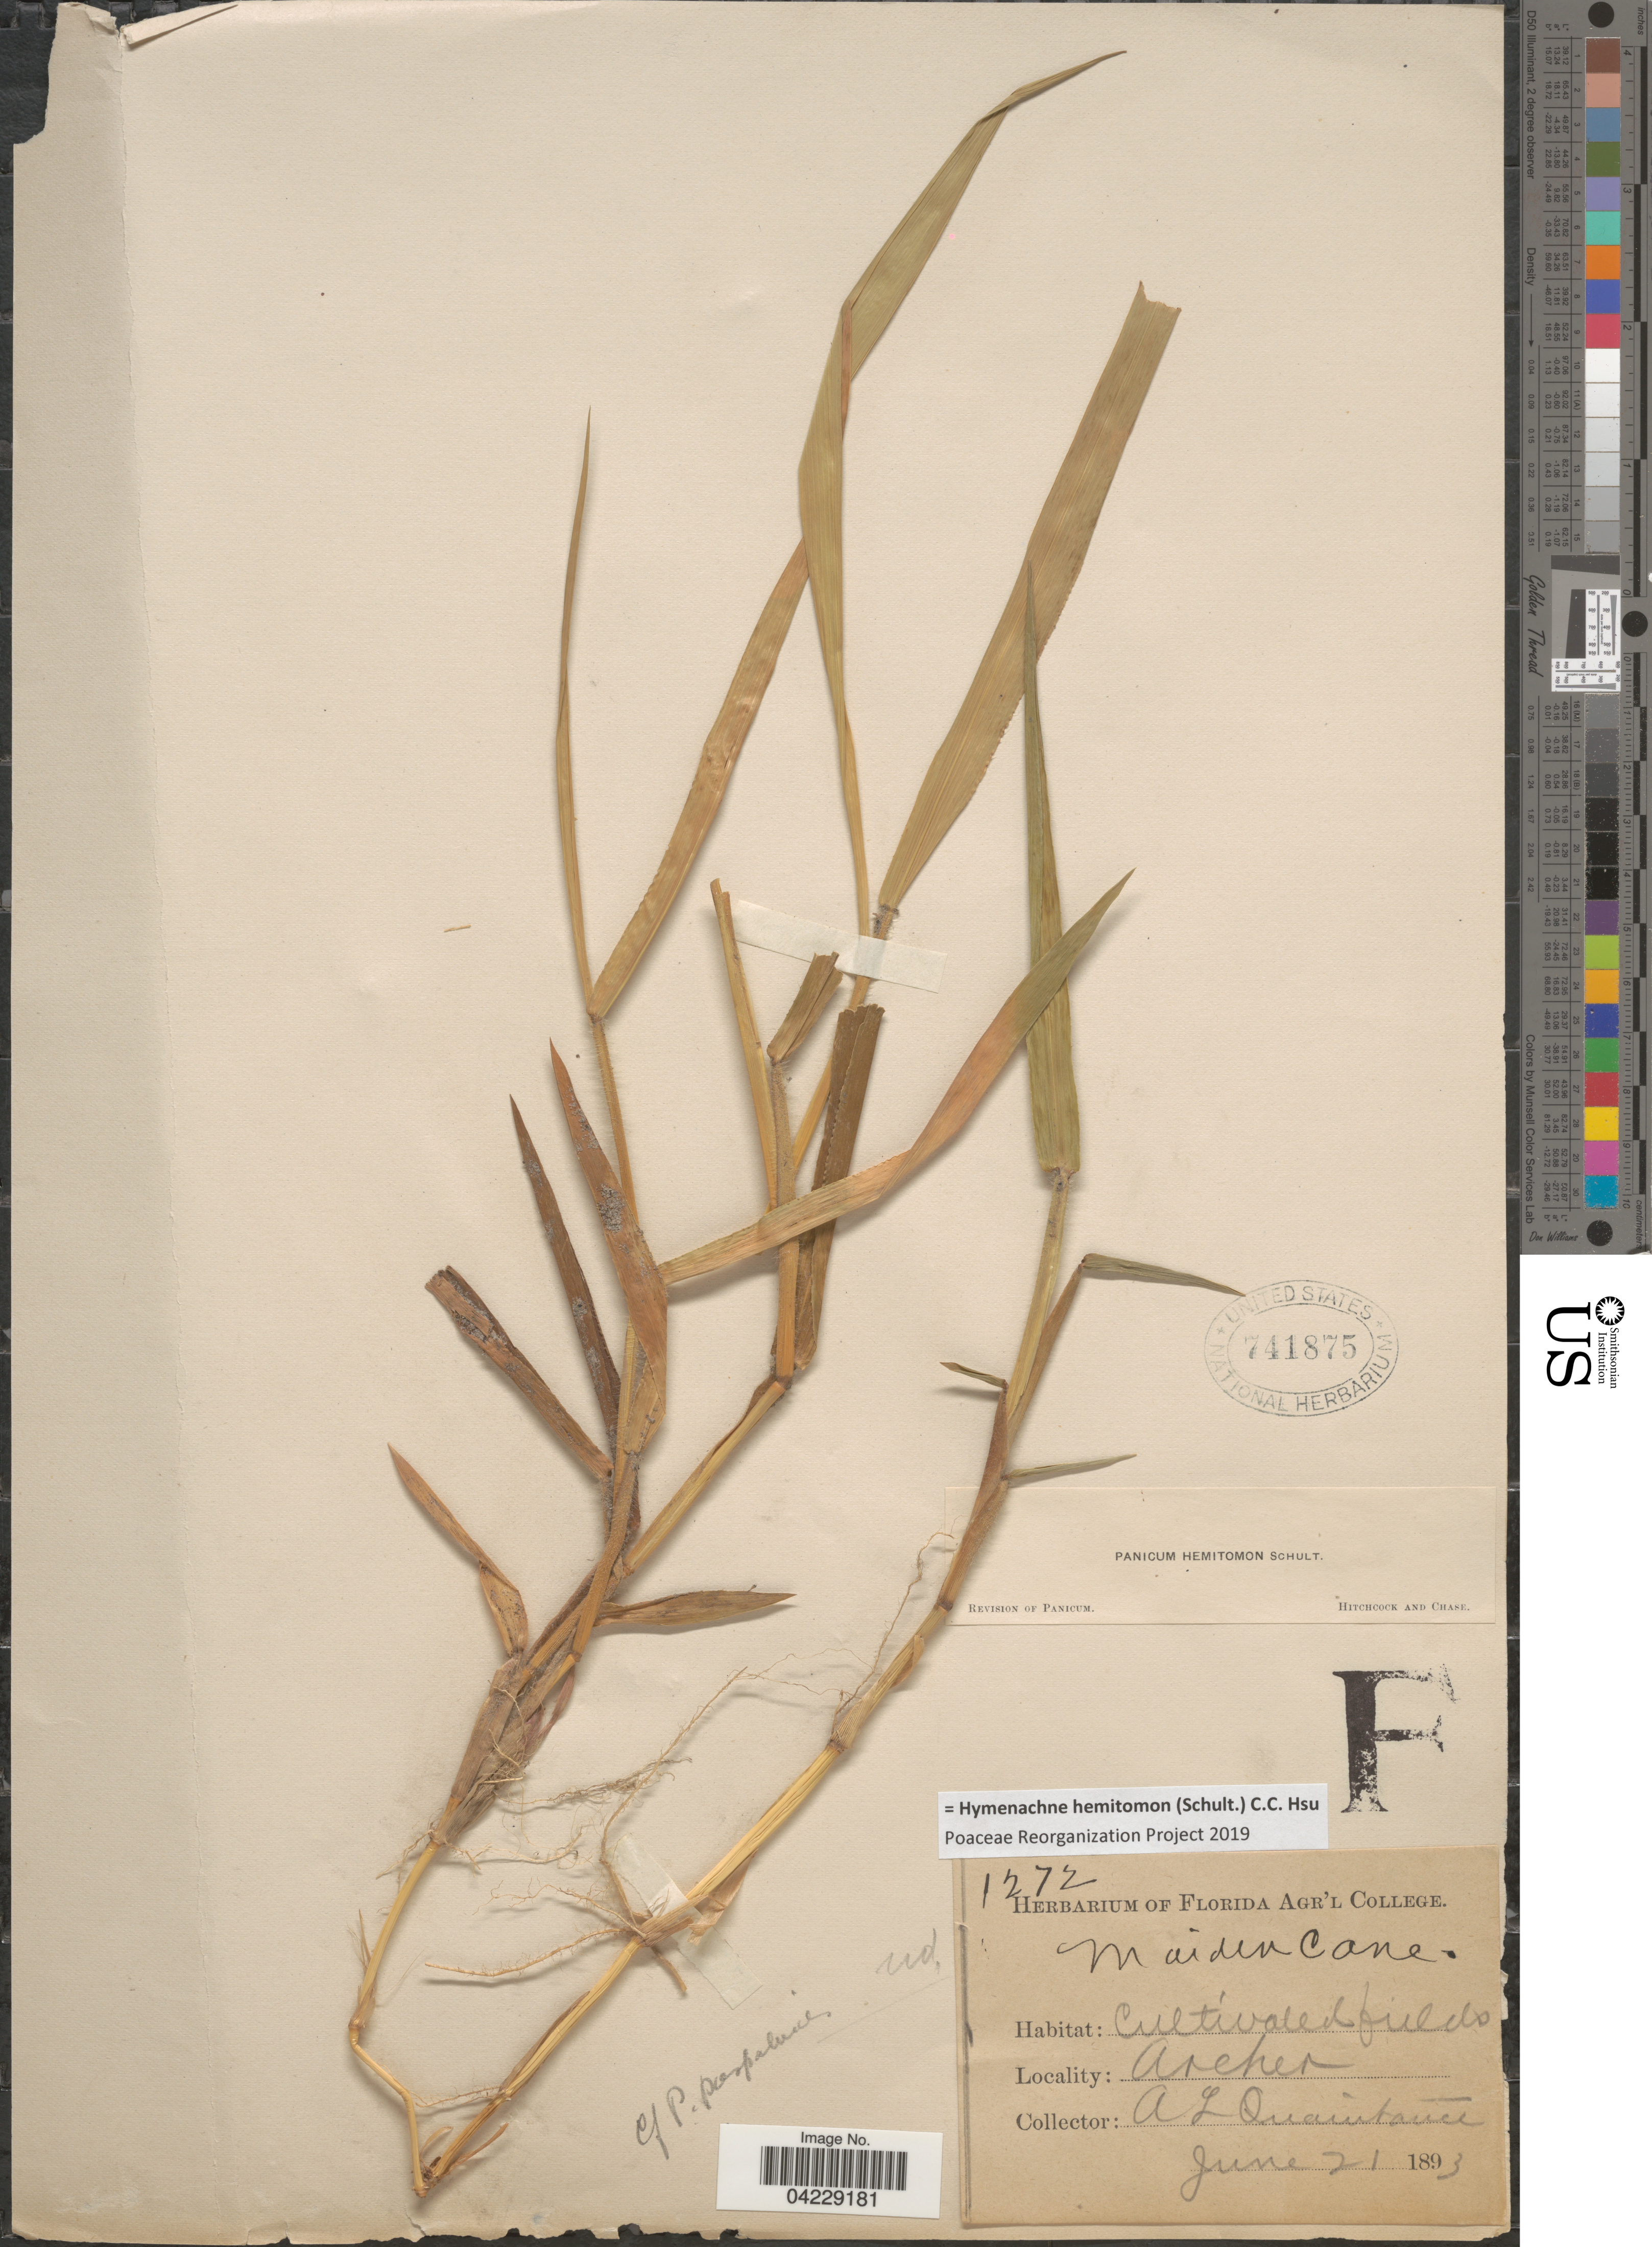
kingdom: Plantae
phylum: Tracheophyta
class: Liliopsida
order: Poales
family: Poaceae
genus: Hymenachne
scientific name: Hymenachne hemitomon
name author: (Schult.) C. C. Hsu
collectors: A. Quaintance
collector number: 1272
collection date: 1893-06-21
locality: Archer.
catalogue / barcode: US 741875